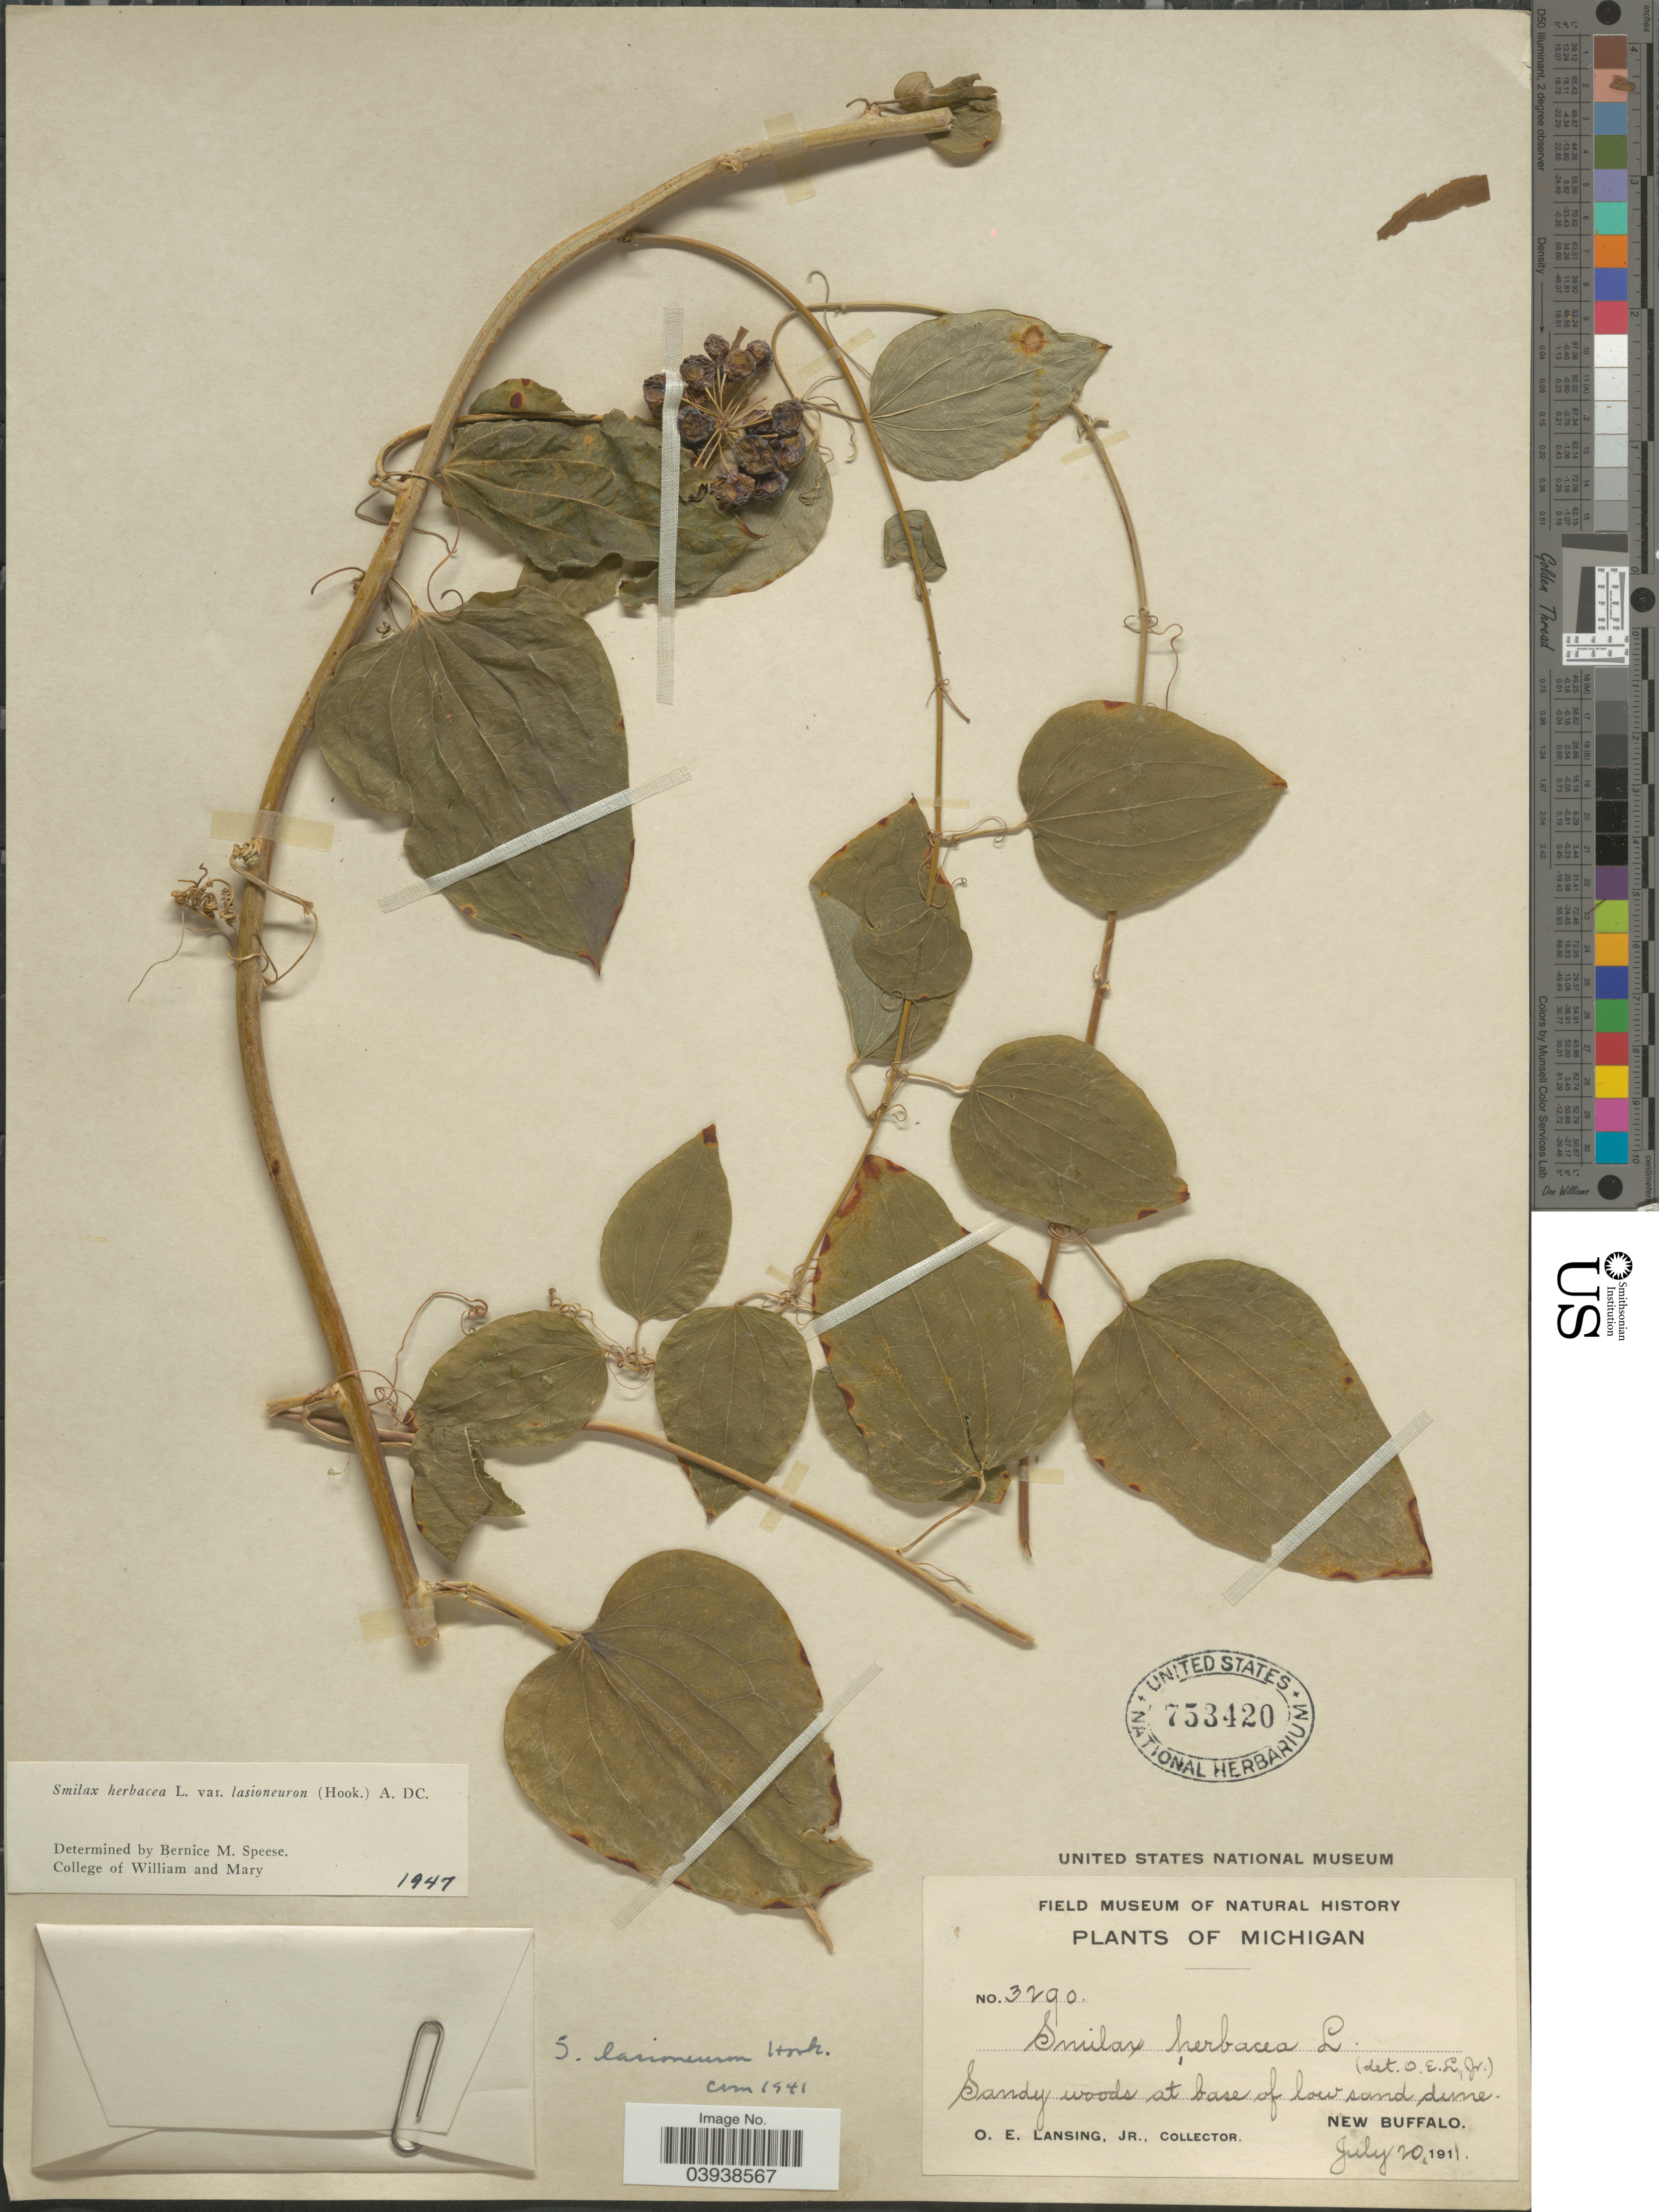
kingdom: Plantae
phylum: Tracheophyta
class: Liliopsida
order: Liliales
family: Smilacaceae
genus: Smilax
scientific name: Smilax herbacea var. lasioneuron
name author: (Hook.) A. DC.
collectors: O. Lansing Jr.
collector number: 3290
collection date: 1911-07-20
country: United States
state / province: Michigan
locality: New Buffalo.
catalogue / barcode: US 753420